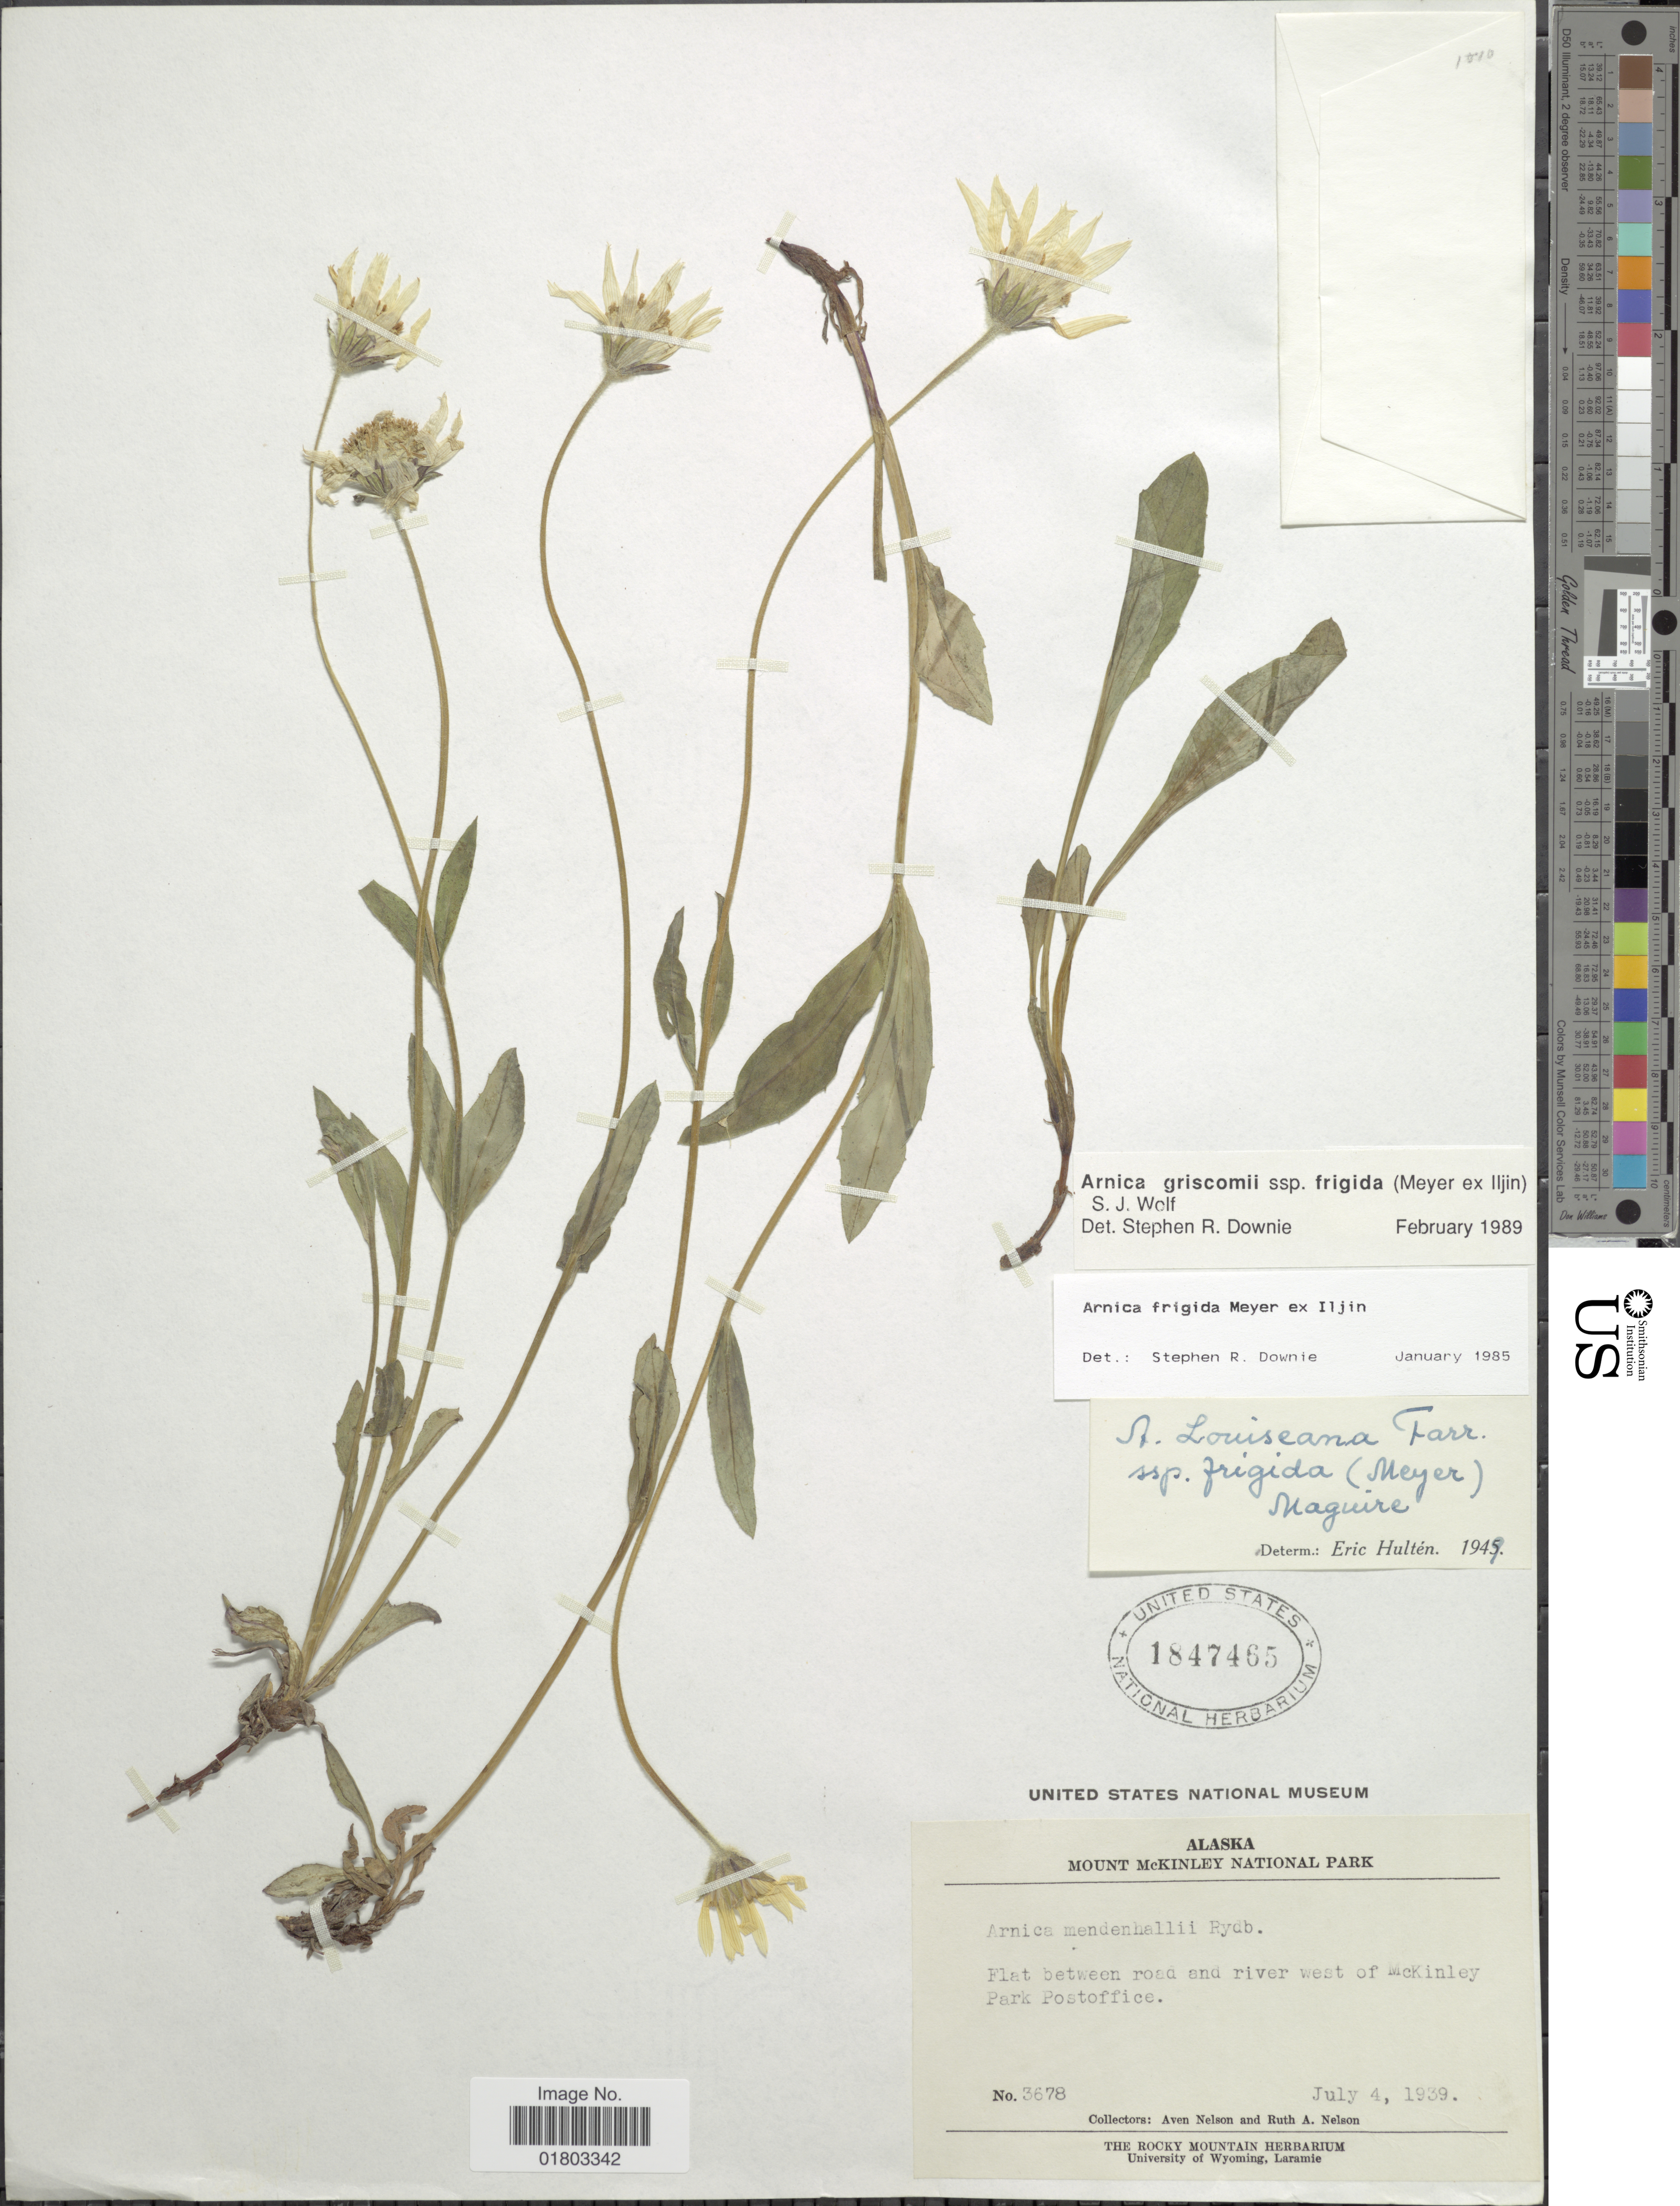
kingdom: Plantae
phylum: Tracheophyta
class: Magnoliopsida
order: Asterales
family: Asteraceae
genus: Arnica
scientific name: Arnica griscomii subsp. frigida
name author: (C.A. Mey. ex Iljin) S.J. Wolf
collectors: A. Nelson & R. A. Nelson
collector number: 3678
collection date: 1939-07-04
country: United States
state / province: Alaska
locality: Mount McKinley National Park, Flat between road and river west of Mckinley Park Postoffice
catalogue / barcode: US 1847465